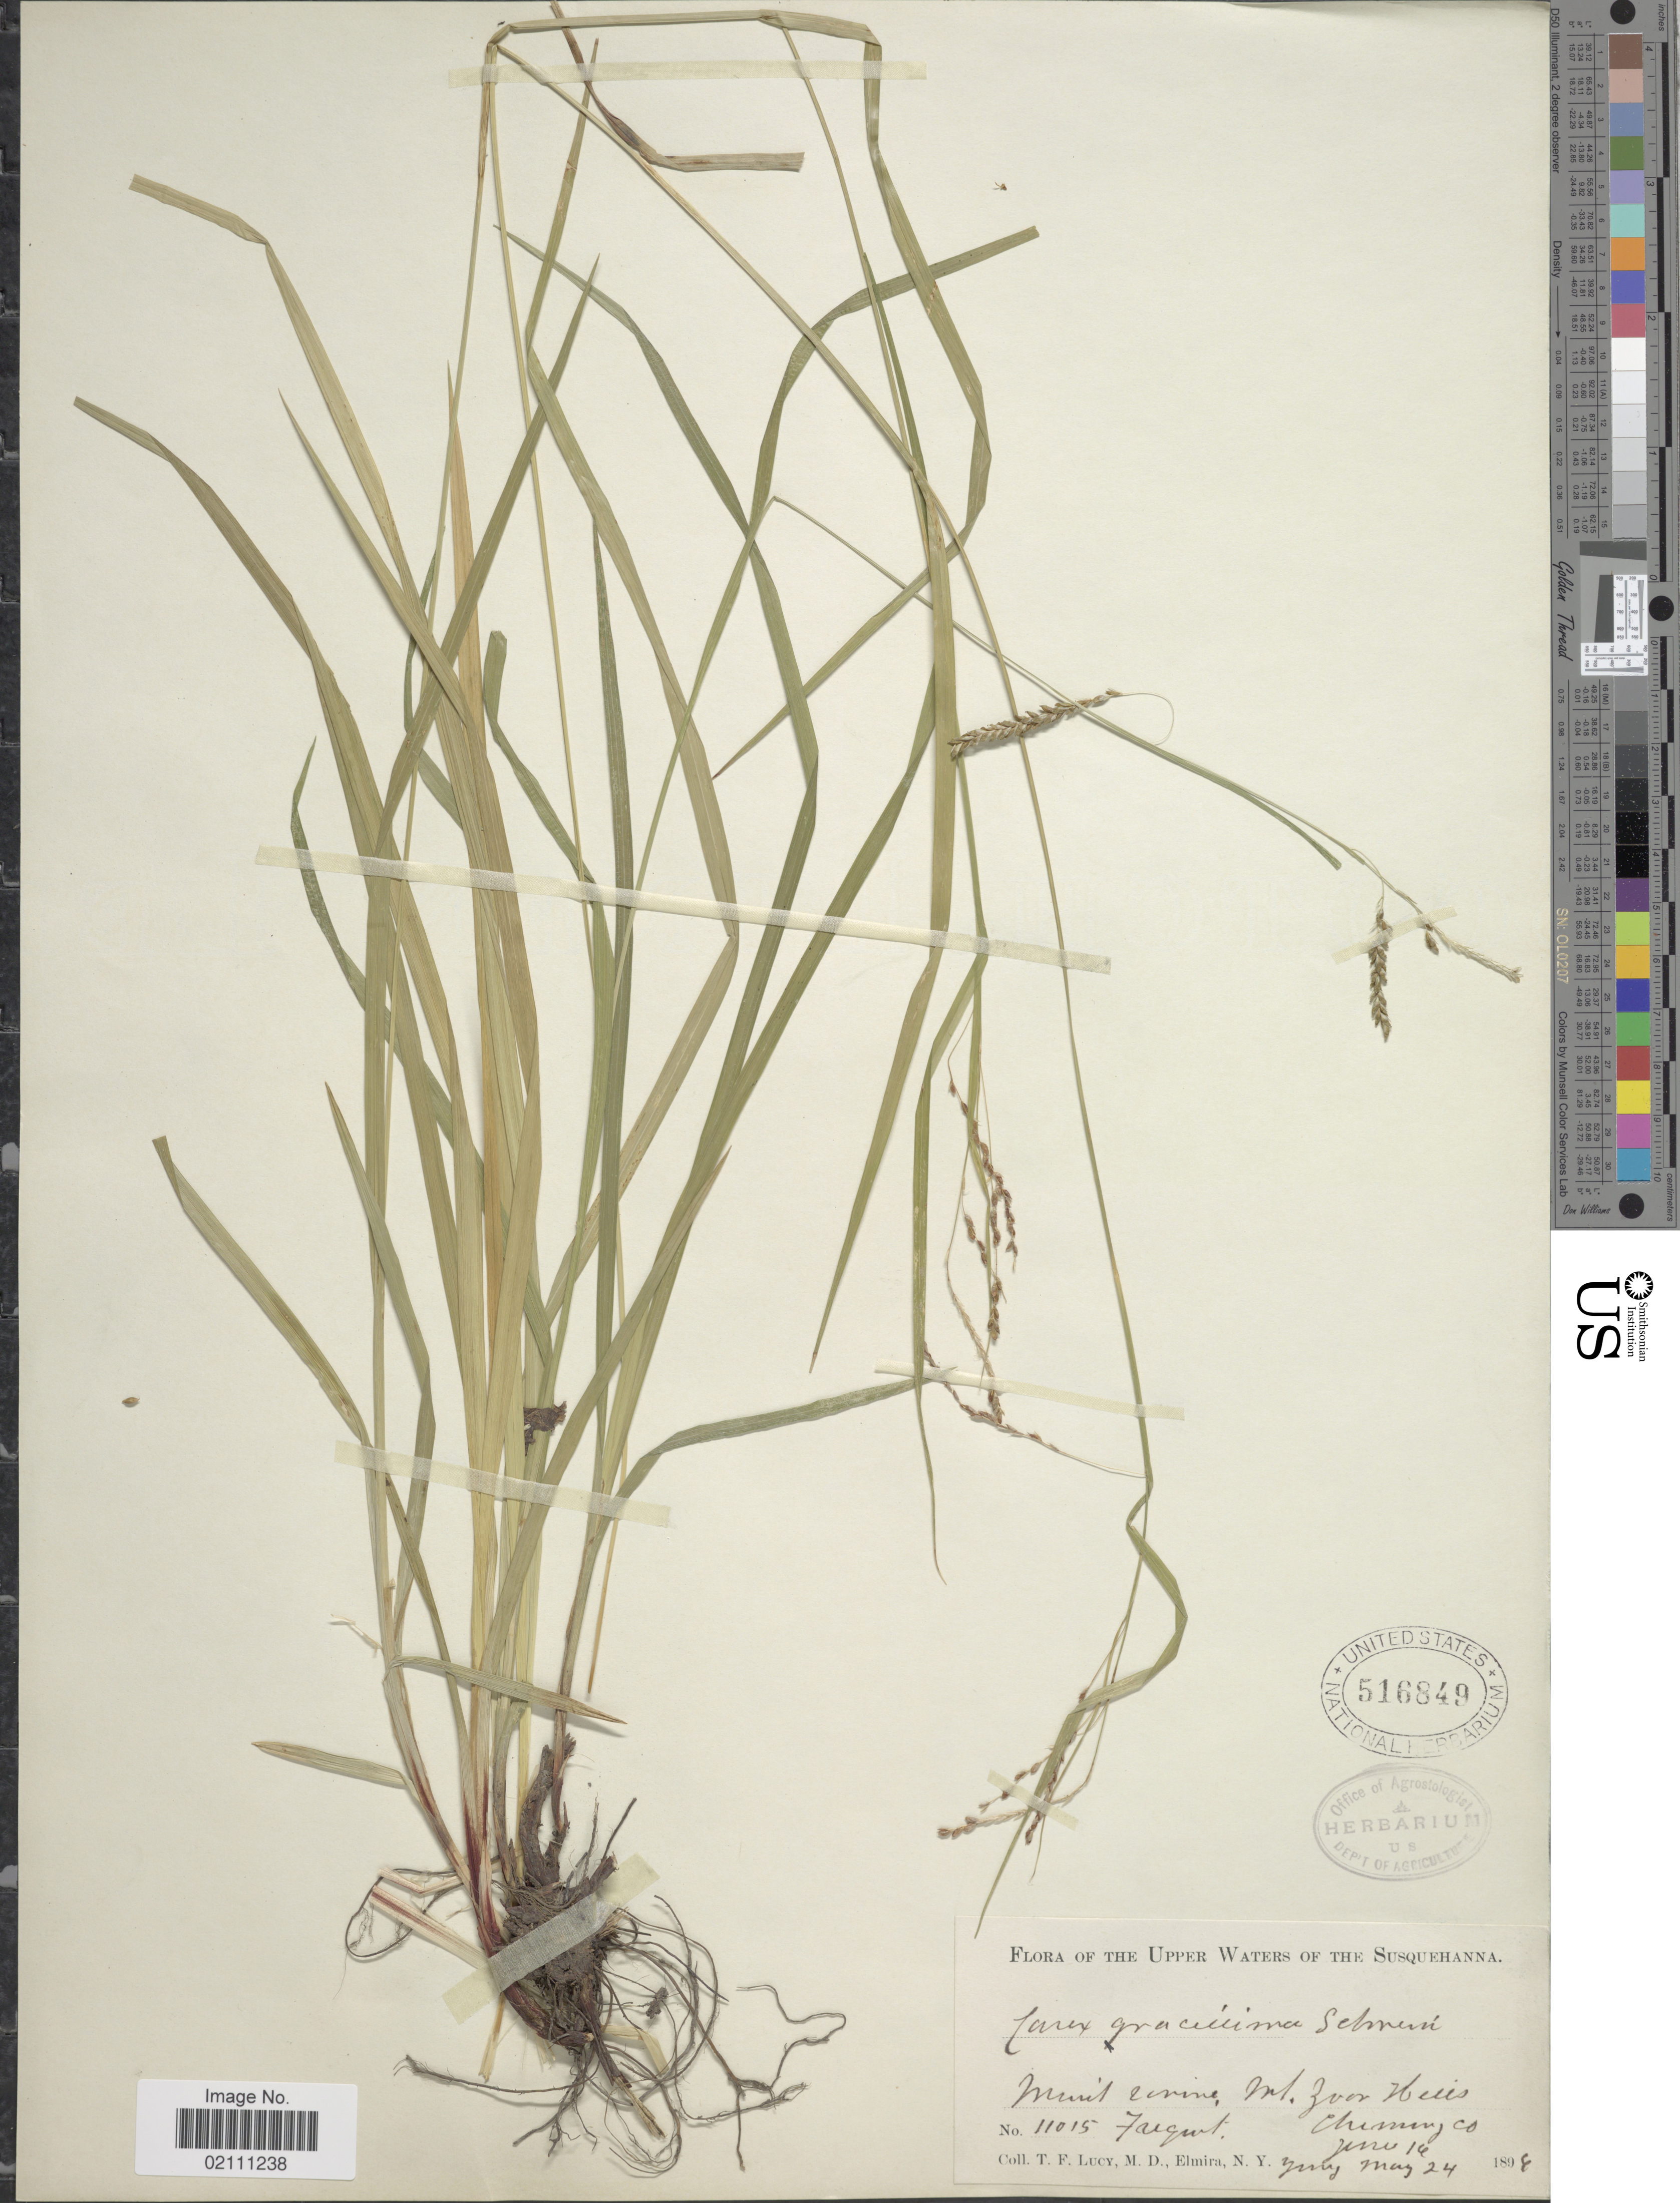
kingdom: Plantae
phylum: Tracheophyta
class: Liliopsida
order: Poales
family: Cyperaceae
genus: Carex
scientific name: Carex gracillima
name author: Schwein.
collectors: T. Lucy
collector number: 11015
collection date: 1894-06-16/1896-05-24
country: United States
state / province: New York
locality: The Upper Waters of the Susquehanna, Mount ecnine, Mt. Zver Hellis, Fairquet, Chemung Co.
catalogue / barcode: US 516849